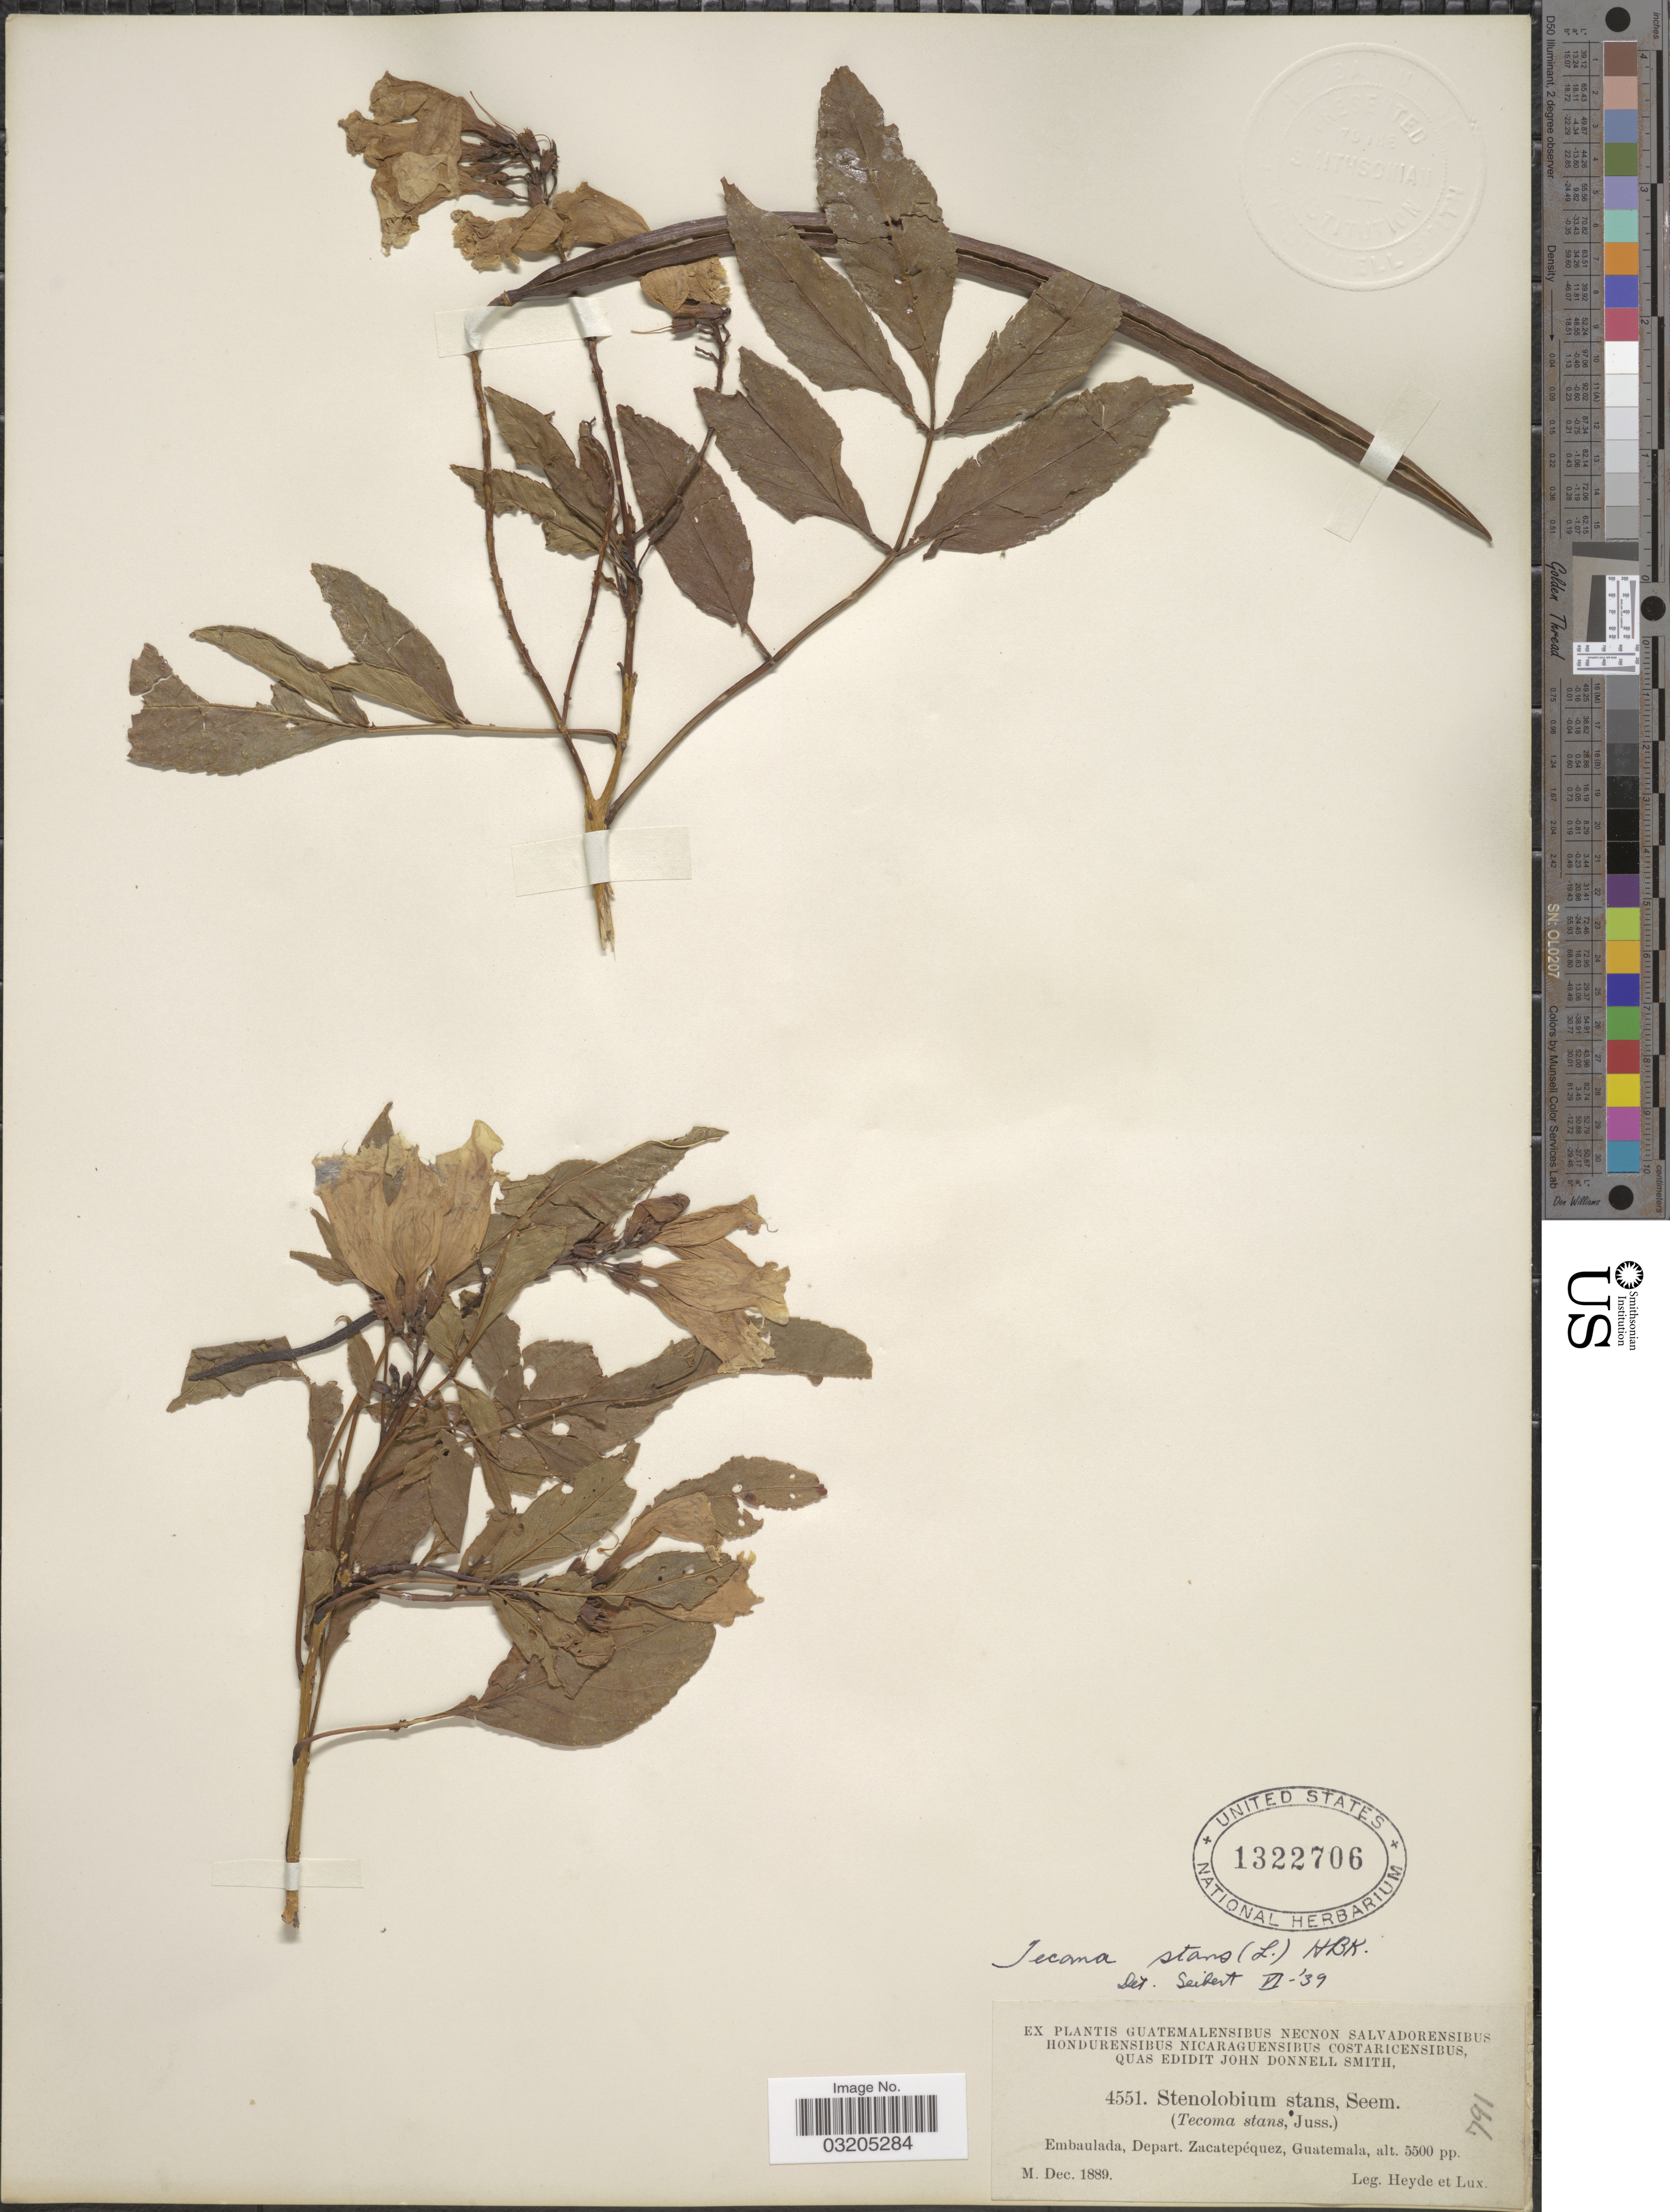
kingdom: Plantae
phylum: Tracheophyta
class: Magnoliopsida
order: Lamiales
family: Bignoniaceae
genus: Tecoma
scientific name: Tecoma stans var. stans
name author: (L.) Juss. ex Kunth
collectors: Heyde & Lux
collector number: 4551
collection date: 1889-12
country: Guatemala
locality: Embaulada, Depart. Zacatepéquez.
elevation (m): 1676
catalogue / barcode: US 1322706